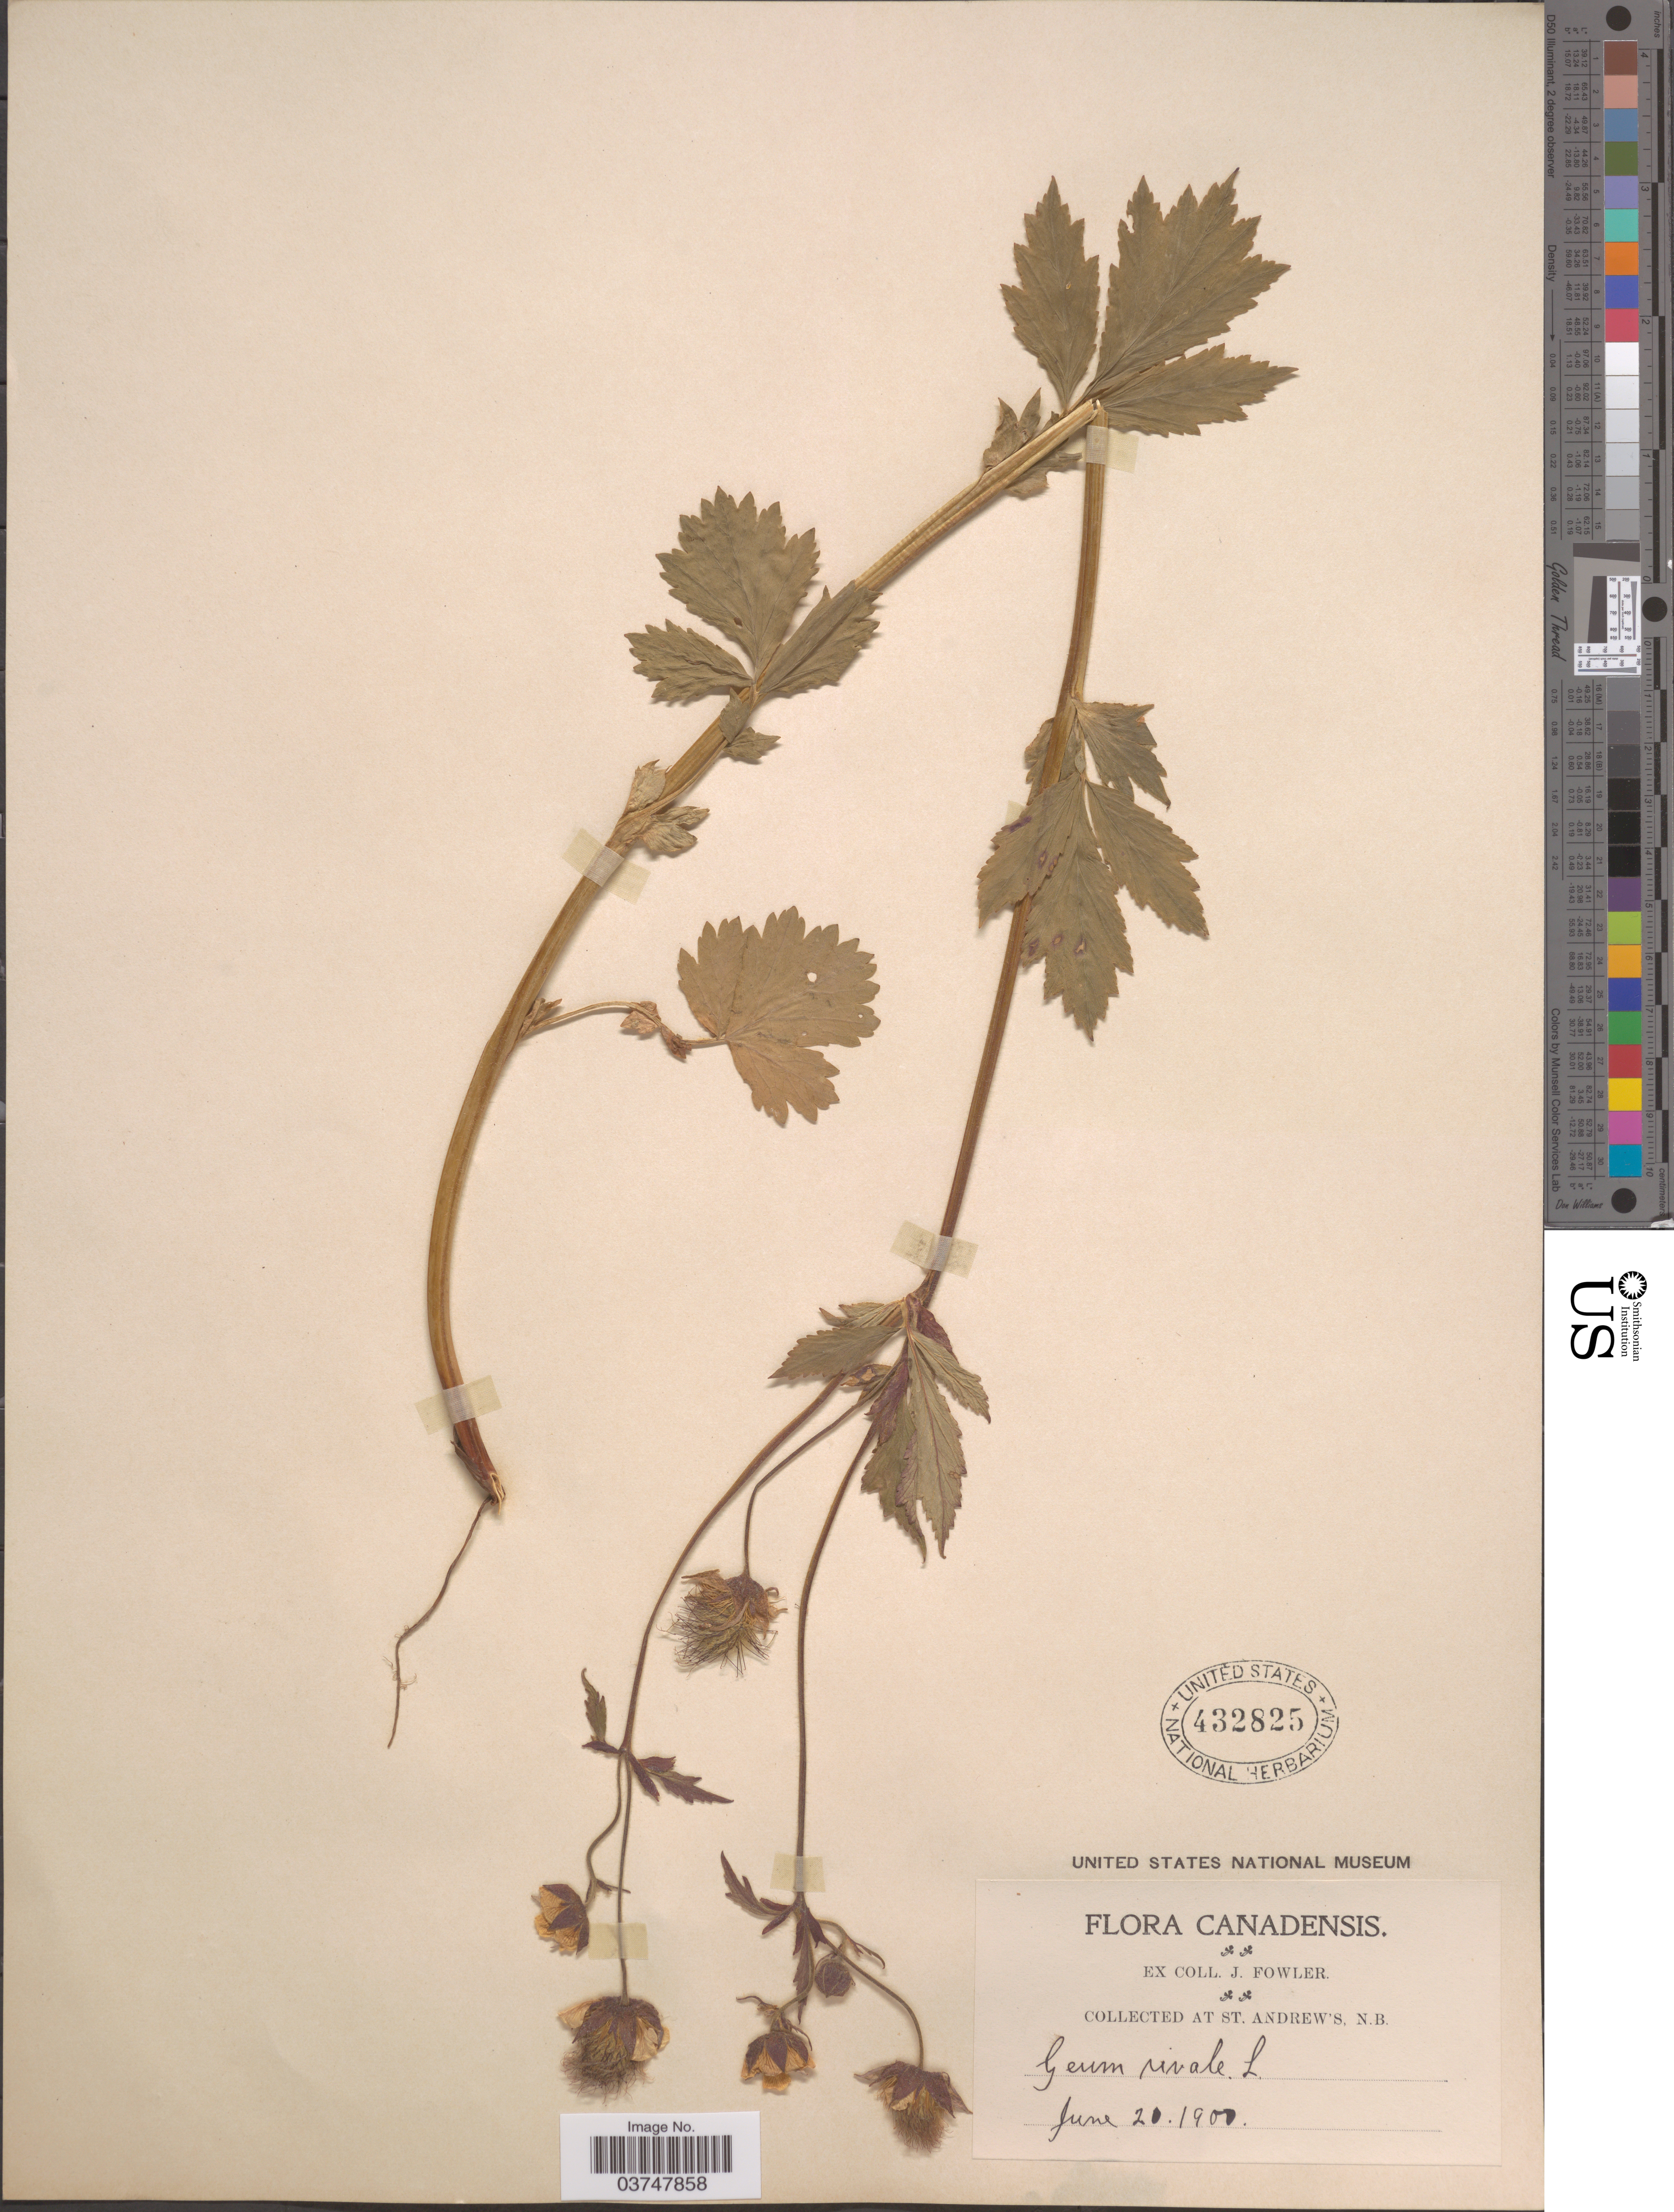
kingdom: Plantae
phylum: Tracheophyta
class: Magnoliopsida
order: Rosales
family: Rosaceae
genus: Geum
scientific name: Geum rivale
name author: L.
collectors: J. Fowler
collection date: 1900-06-20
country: Canada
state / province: New Brunswick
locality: St. Andrew's.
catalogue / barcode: US 432825